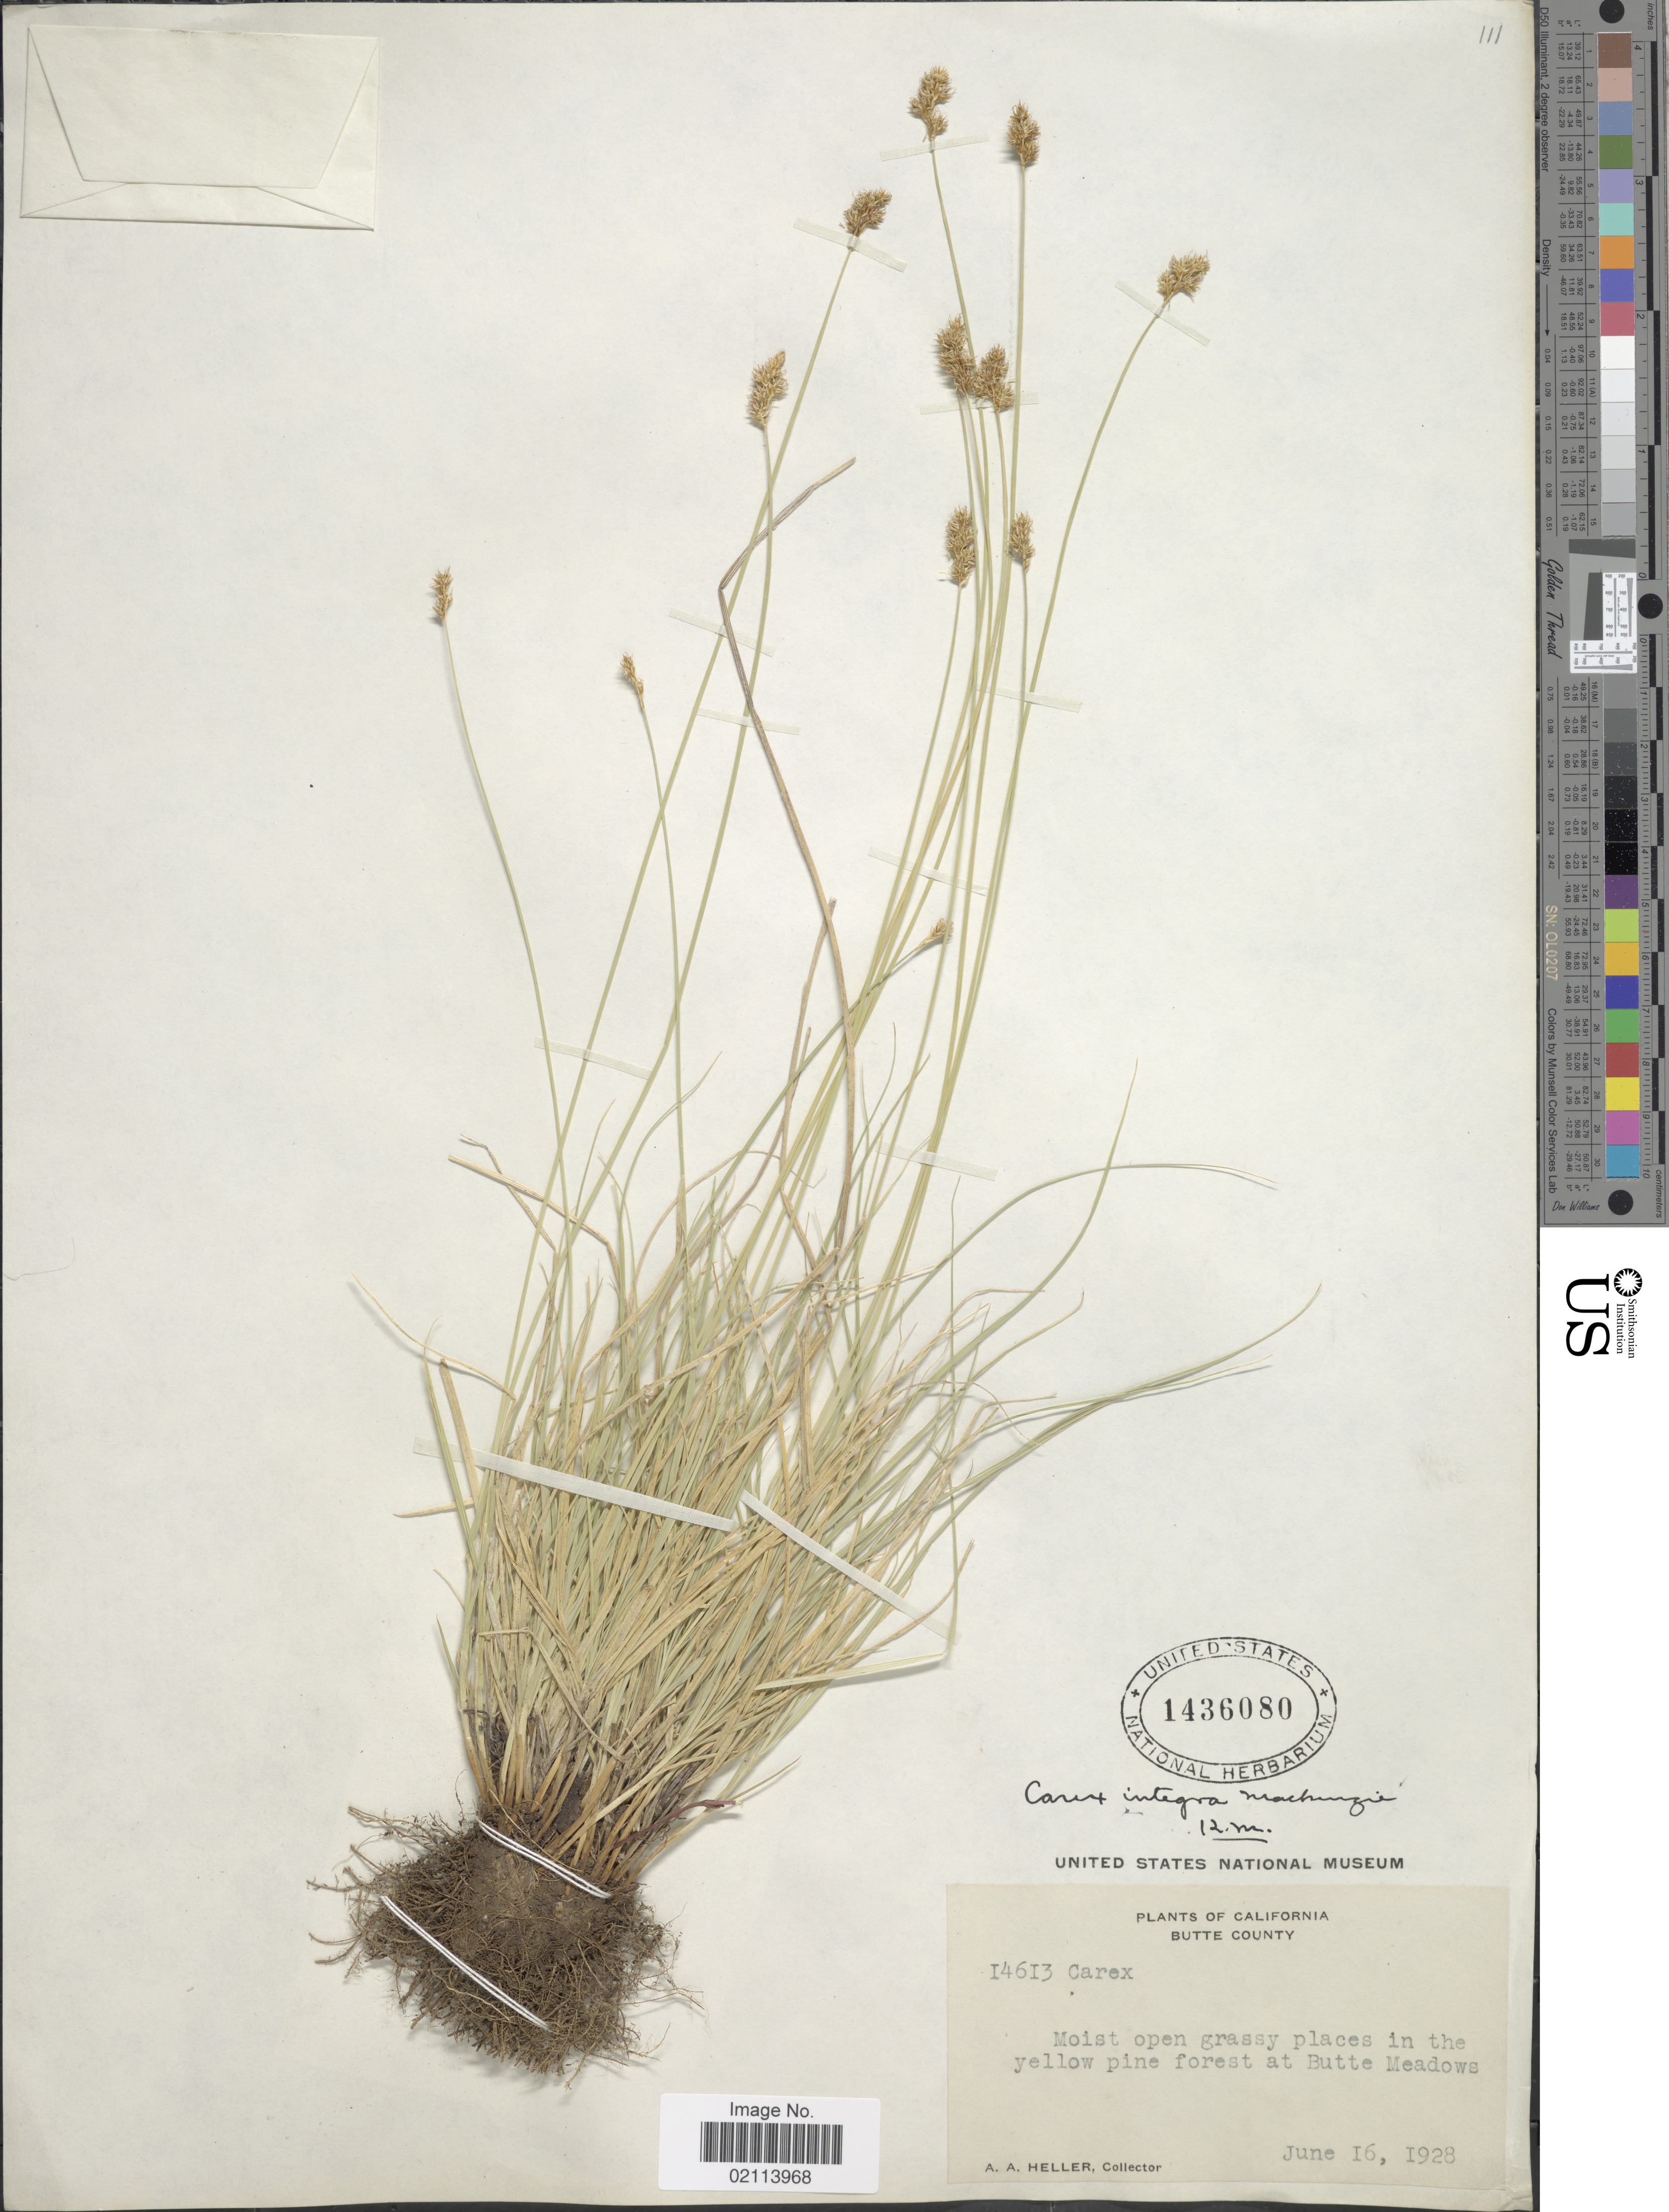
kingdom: Plantae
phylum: Tracheophyta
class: Liliopsida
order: Poales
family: Cyperaceae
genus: Carex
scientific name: Carex integra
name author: Mack.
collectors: A. A. Heller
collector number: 14613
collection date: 1928-06-16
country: United States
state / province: California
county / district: Butte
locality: Butte County, Moist open grassy places in the yellow pine forest at Butte Meadows.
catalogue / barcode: US 1436080